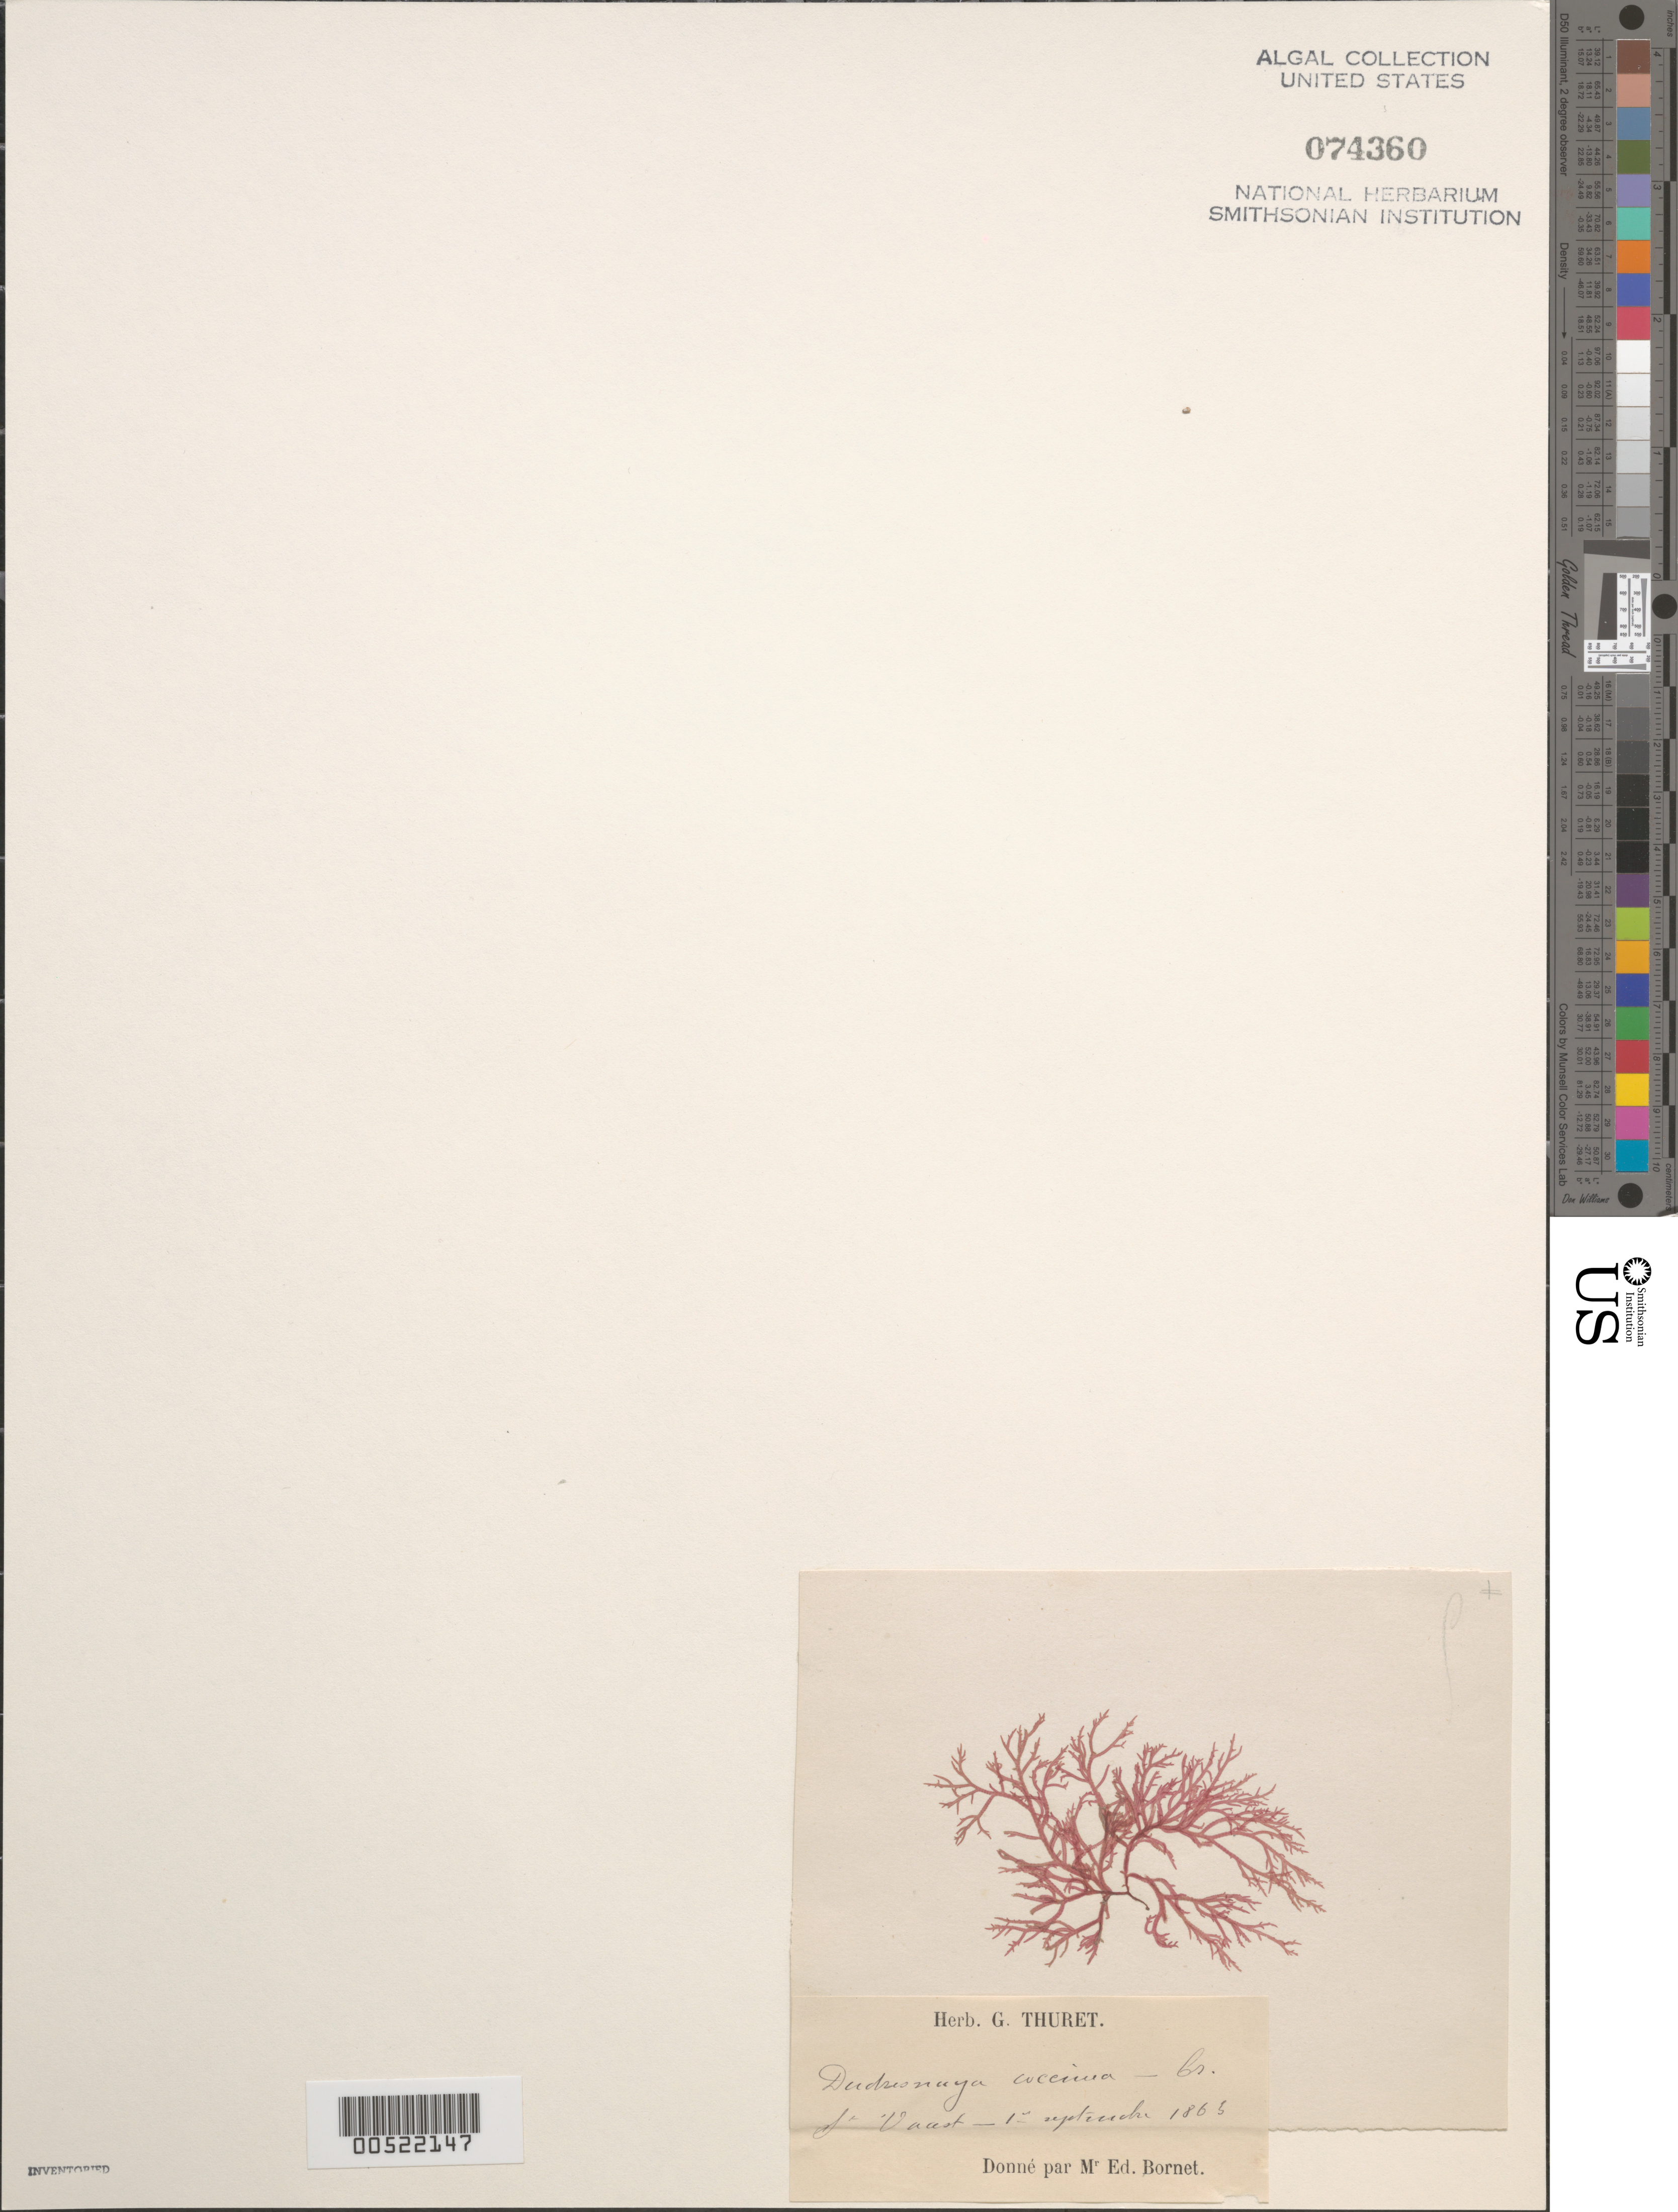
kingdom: Plantae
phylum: Rhodophyta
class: Florideophyceae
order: Gigartinales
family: Dumontiaceae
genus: Dudresnaya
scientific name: Dudresnaya verticillata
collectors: Thuret, G. (herbarium)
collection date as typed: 01 Sep 1865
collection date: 1865-09-01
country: France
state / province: Normandie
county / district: Manche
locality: St. vaast-la-hougue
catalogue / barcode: US 74360